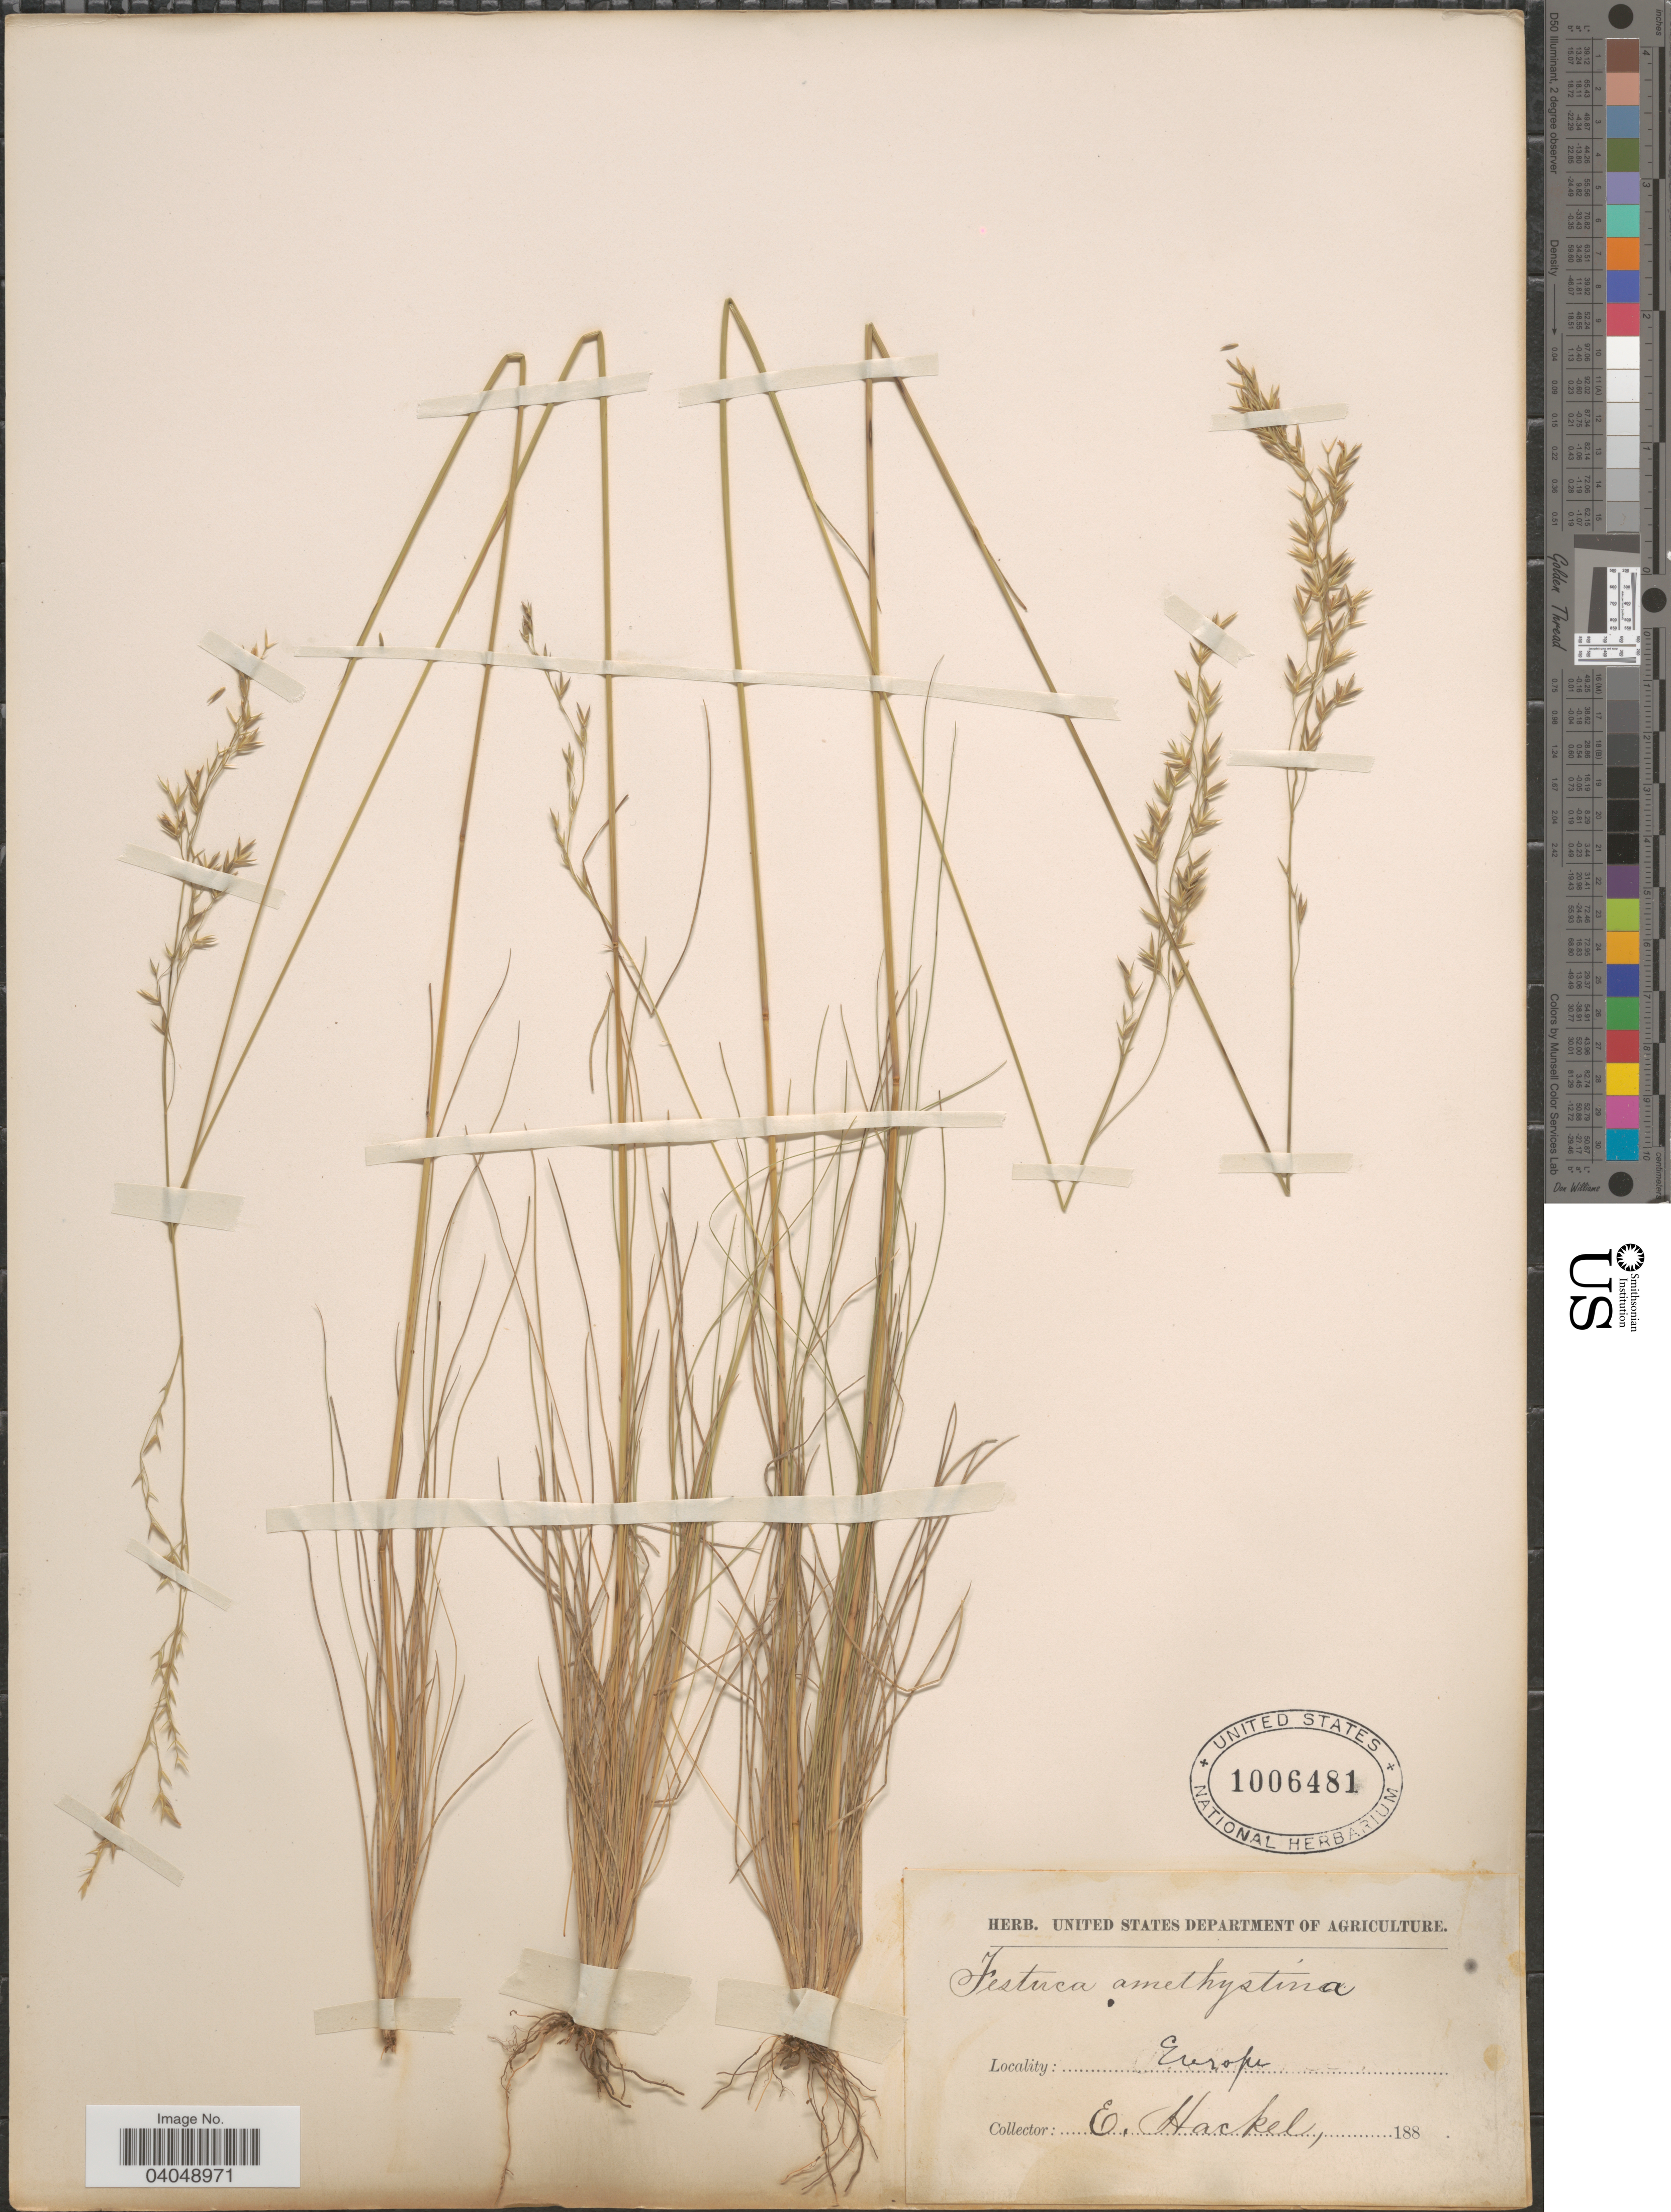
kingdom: Plantae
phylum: Tracheophyta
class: Liliopsida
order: Poales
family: Poaceae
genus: Festuca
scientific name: Festuca amethystina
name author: L.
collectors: E. Hackel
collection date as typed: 188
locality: Europe.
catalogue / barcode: US 1006481